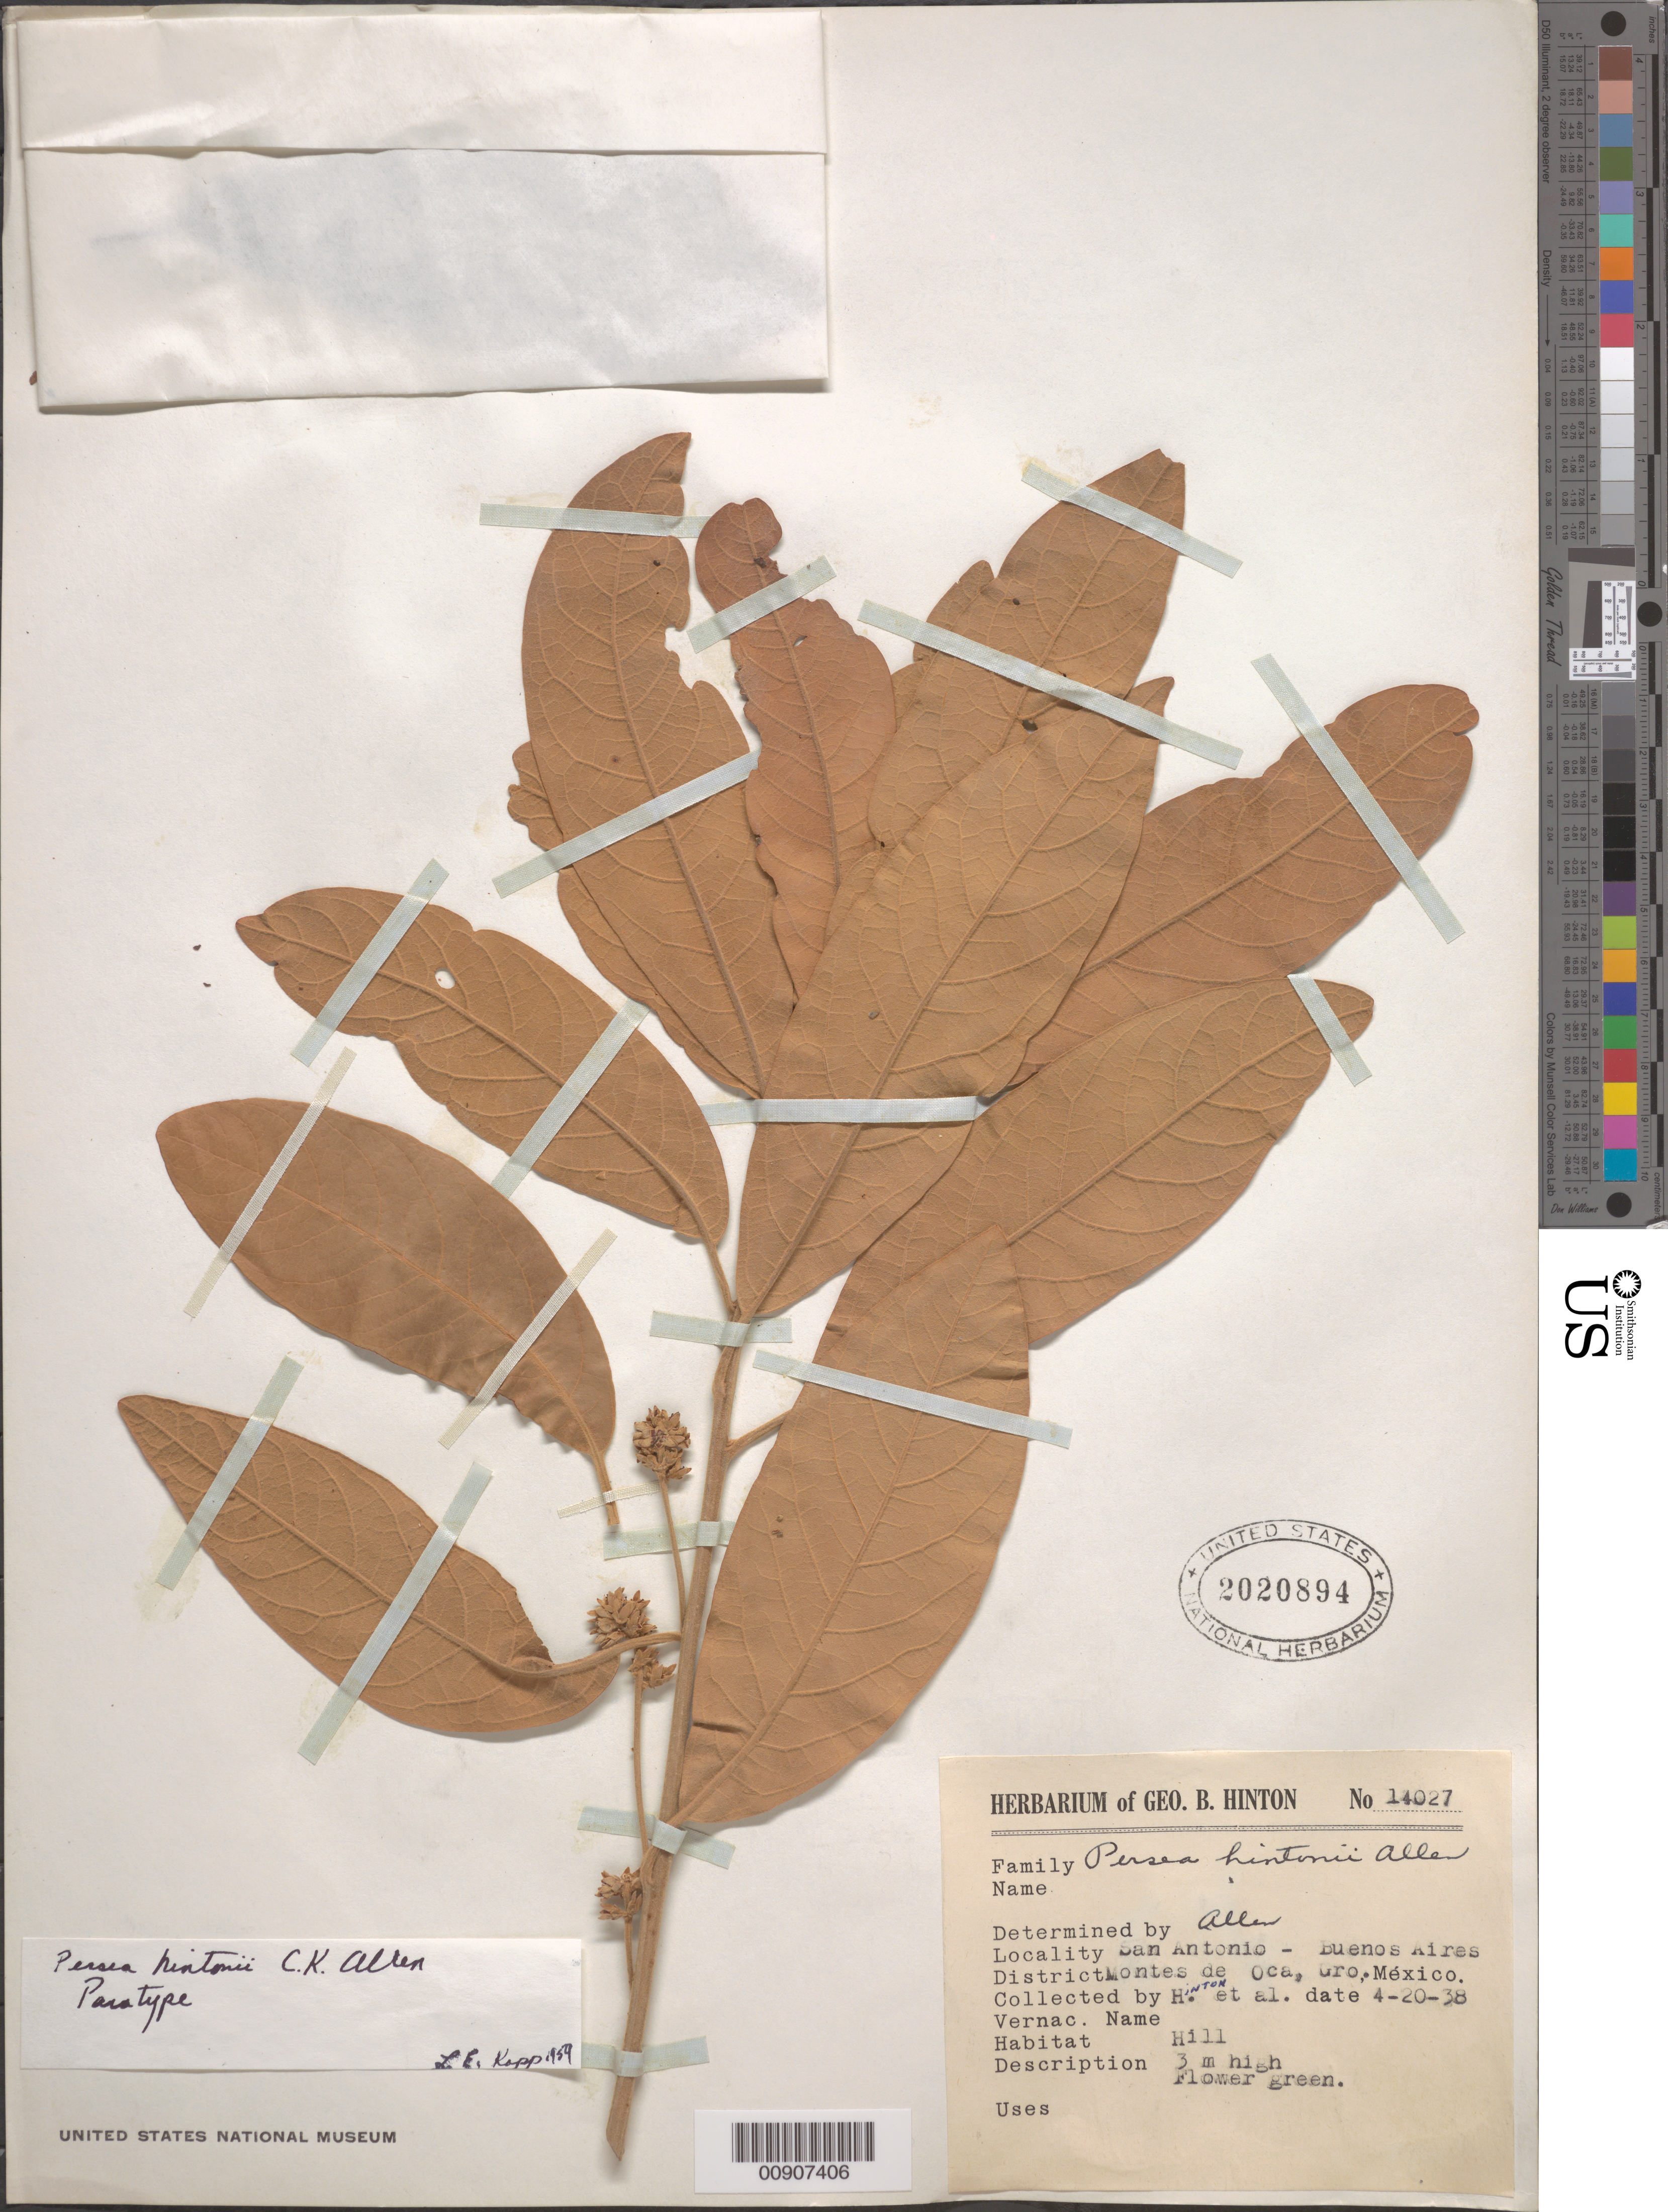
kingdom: Plantae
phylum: Tracheophyta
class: Magnoliopsida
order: Laurales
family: Lauraceae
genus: Persea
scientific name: Persea hintonii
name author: C.K. Allen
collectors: G. B. Hinton & et al.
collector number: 14027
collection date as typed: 20 Apr 1938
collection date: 1938-04-20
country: Mexico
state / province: Guerrero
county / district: Montes de Oca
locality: San Antonio - Buenos Aires, District of Montes de Oca, State of Guerrero.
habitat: Hill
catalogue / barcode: US 2020894